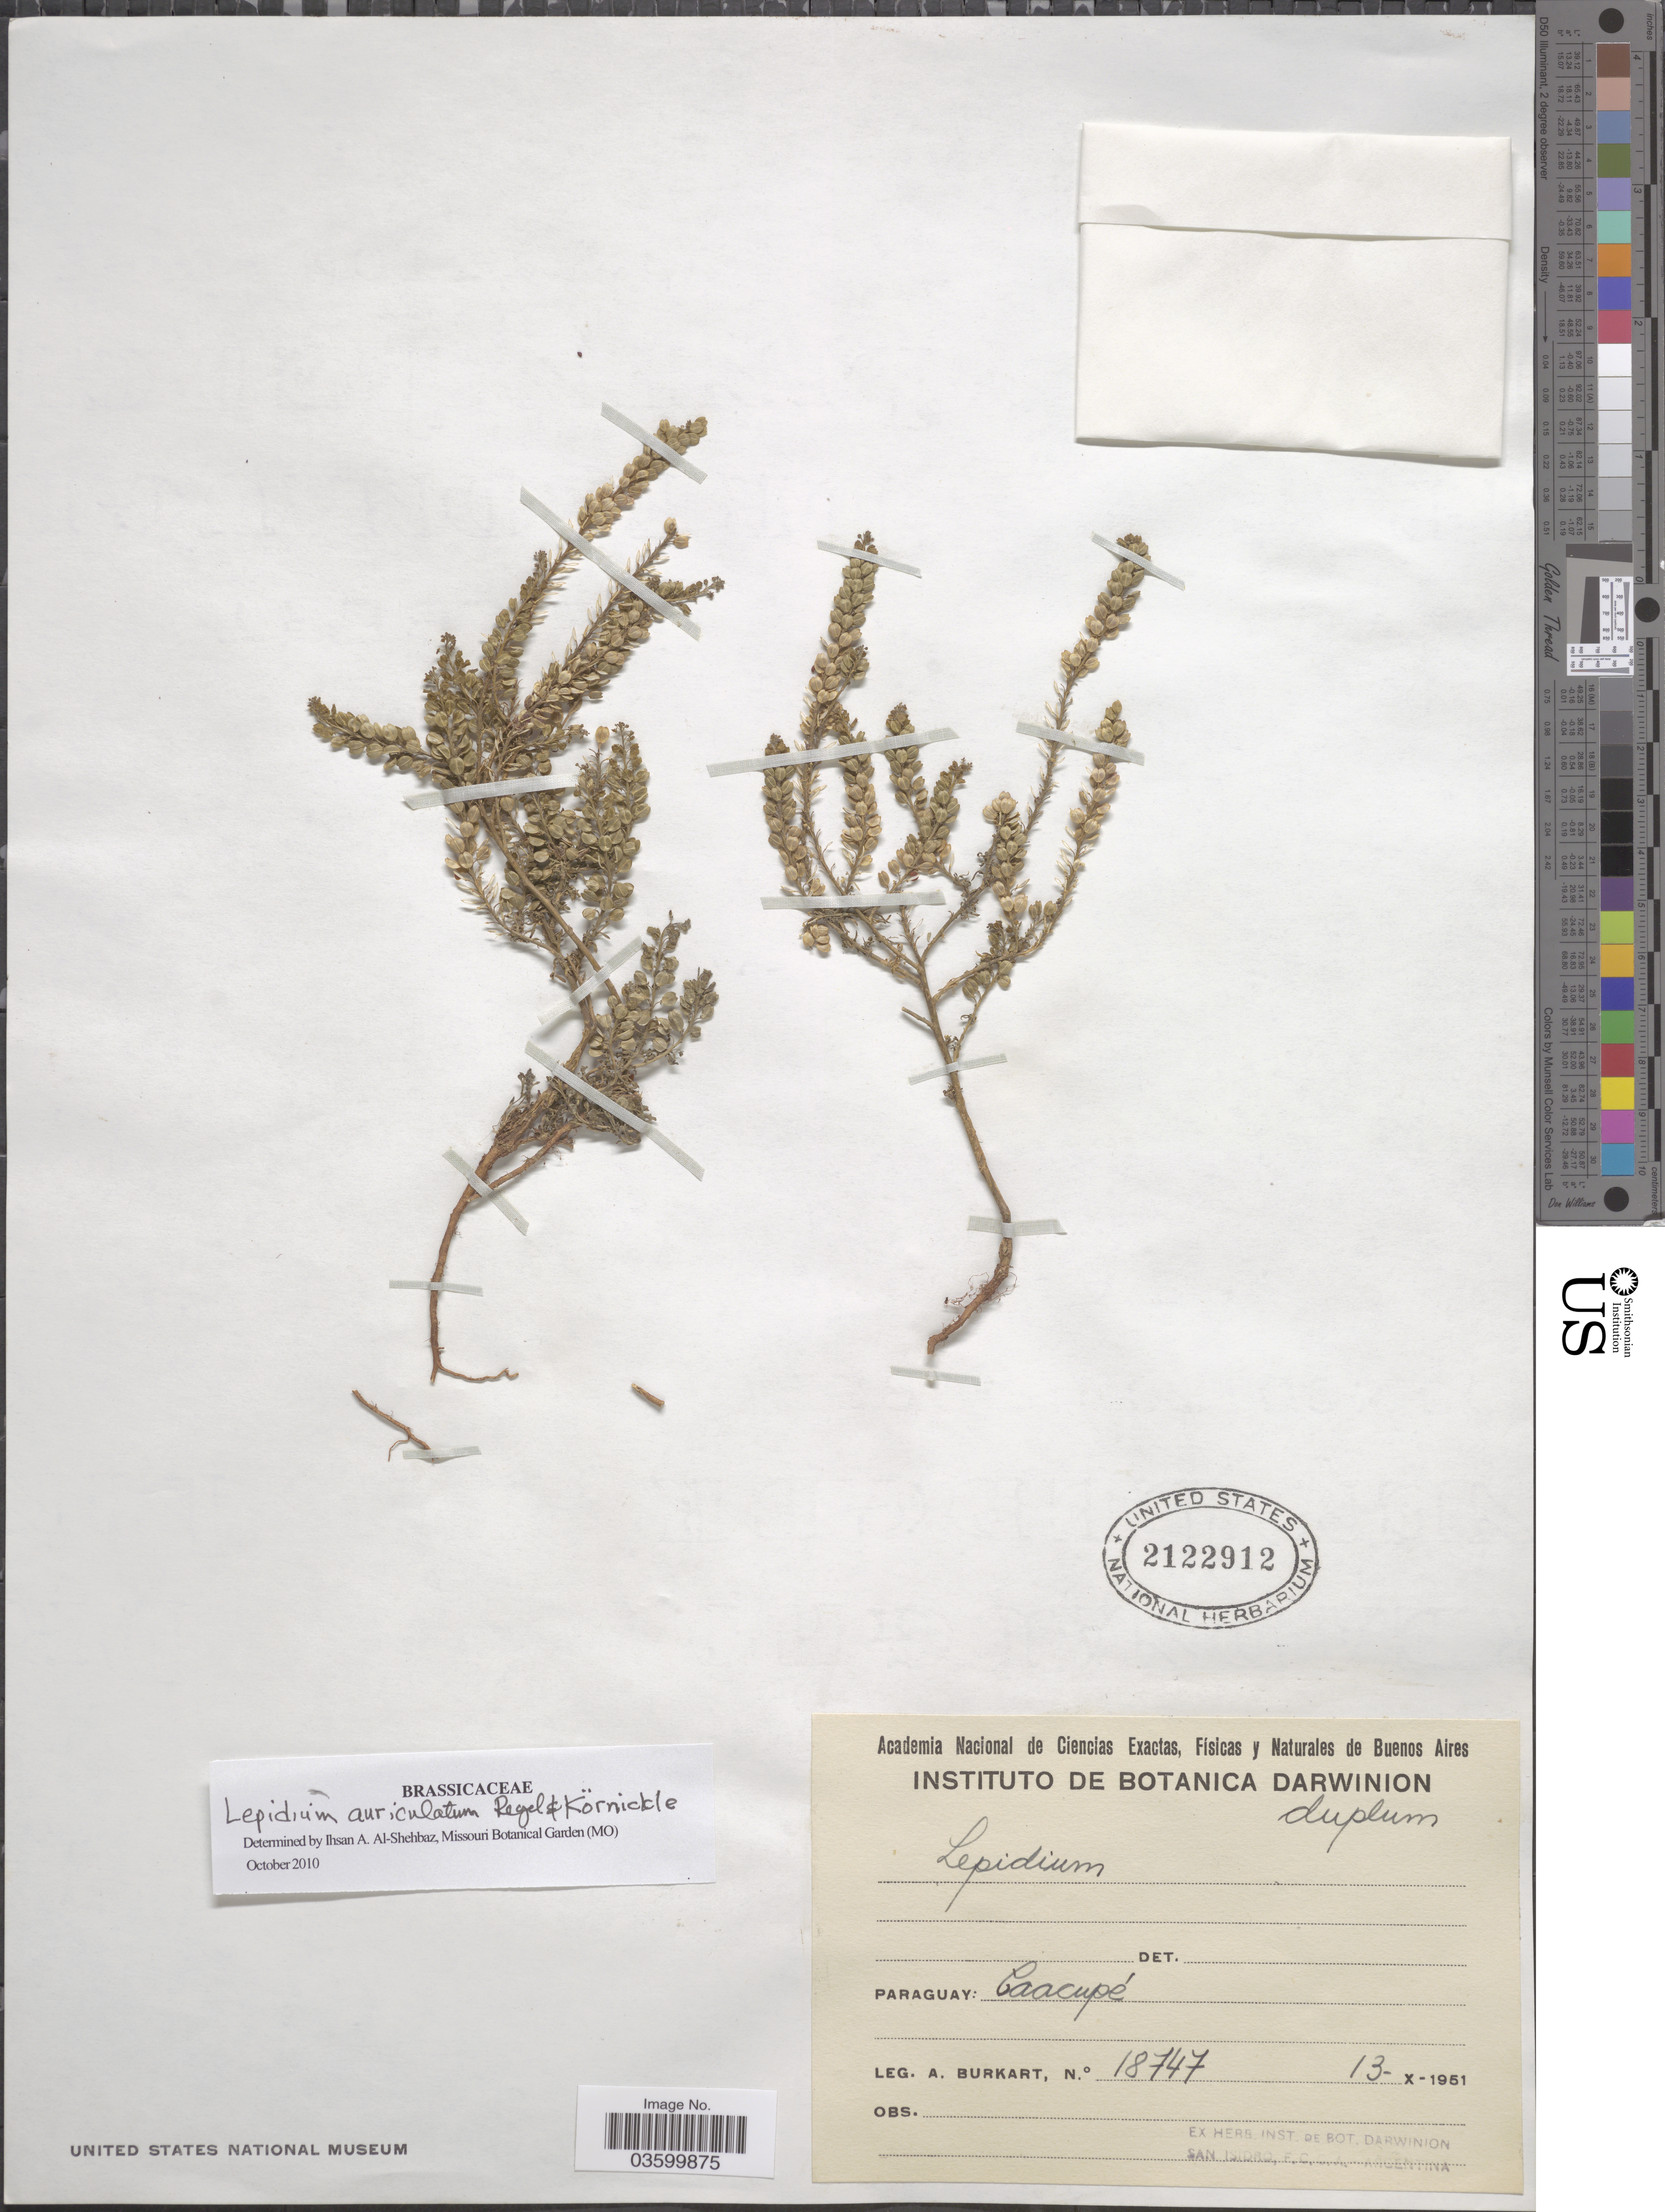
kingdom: Plantae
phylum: Tracheophyta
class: Magnoliopsida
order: Brassicales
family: Brassicaceae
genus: Lepidium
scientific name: Lepidium auriculatum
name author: Regel & Körn.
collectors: A. E. Burkart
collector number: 18747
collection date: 1951-10-13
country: Paraguay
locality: Caacupé.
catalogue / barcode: US 2122912